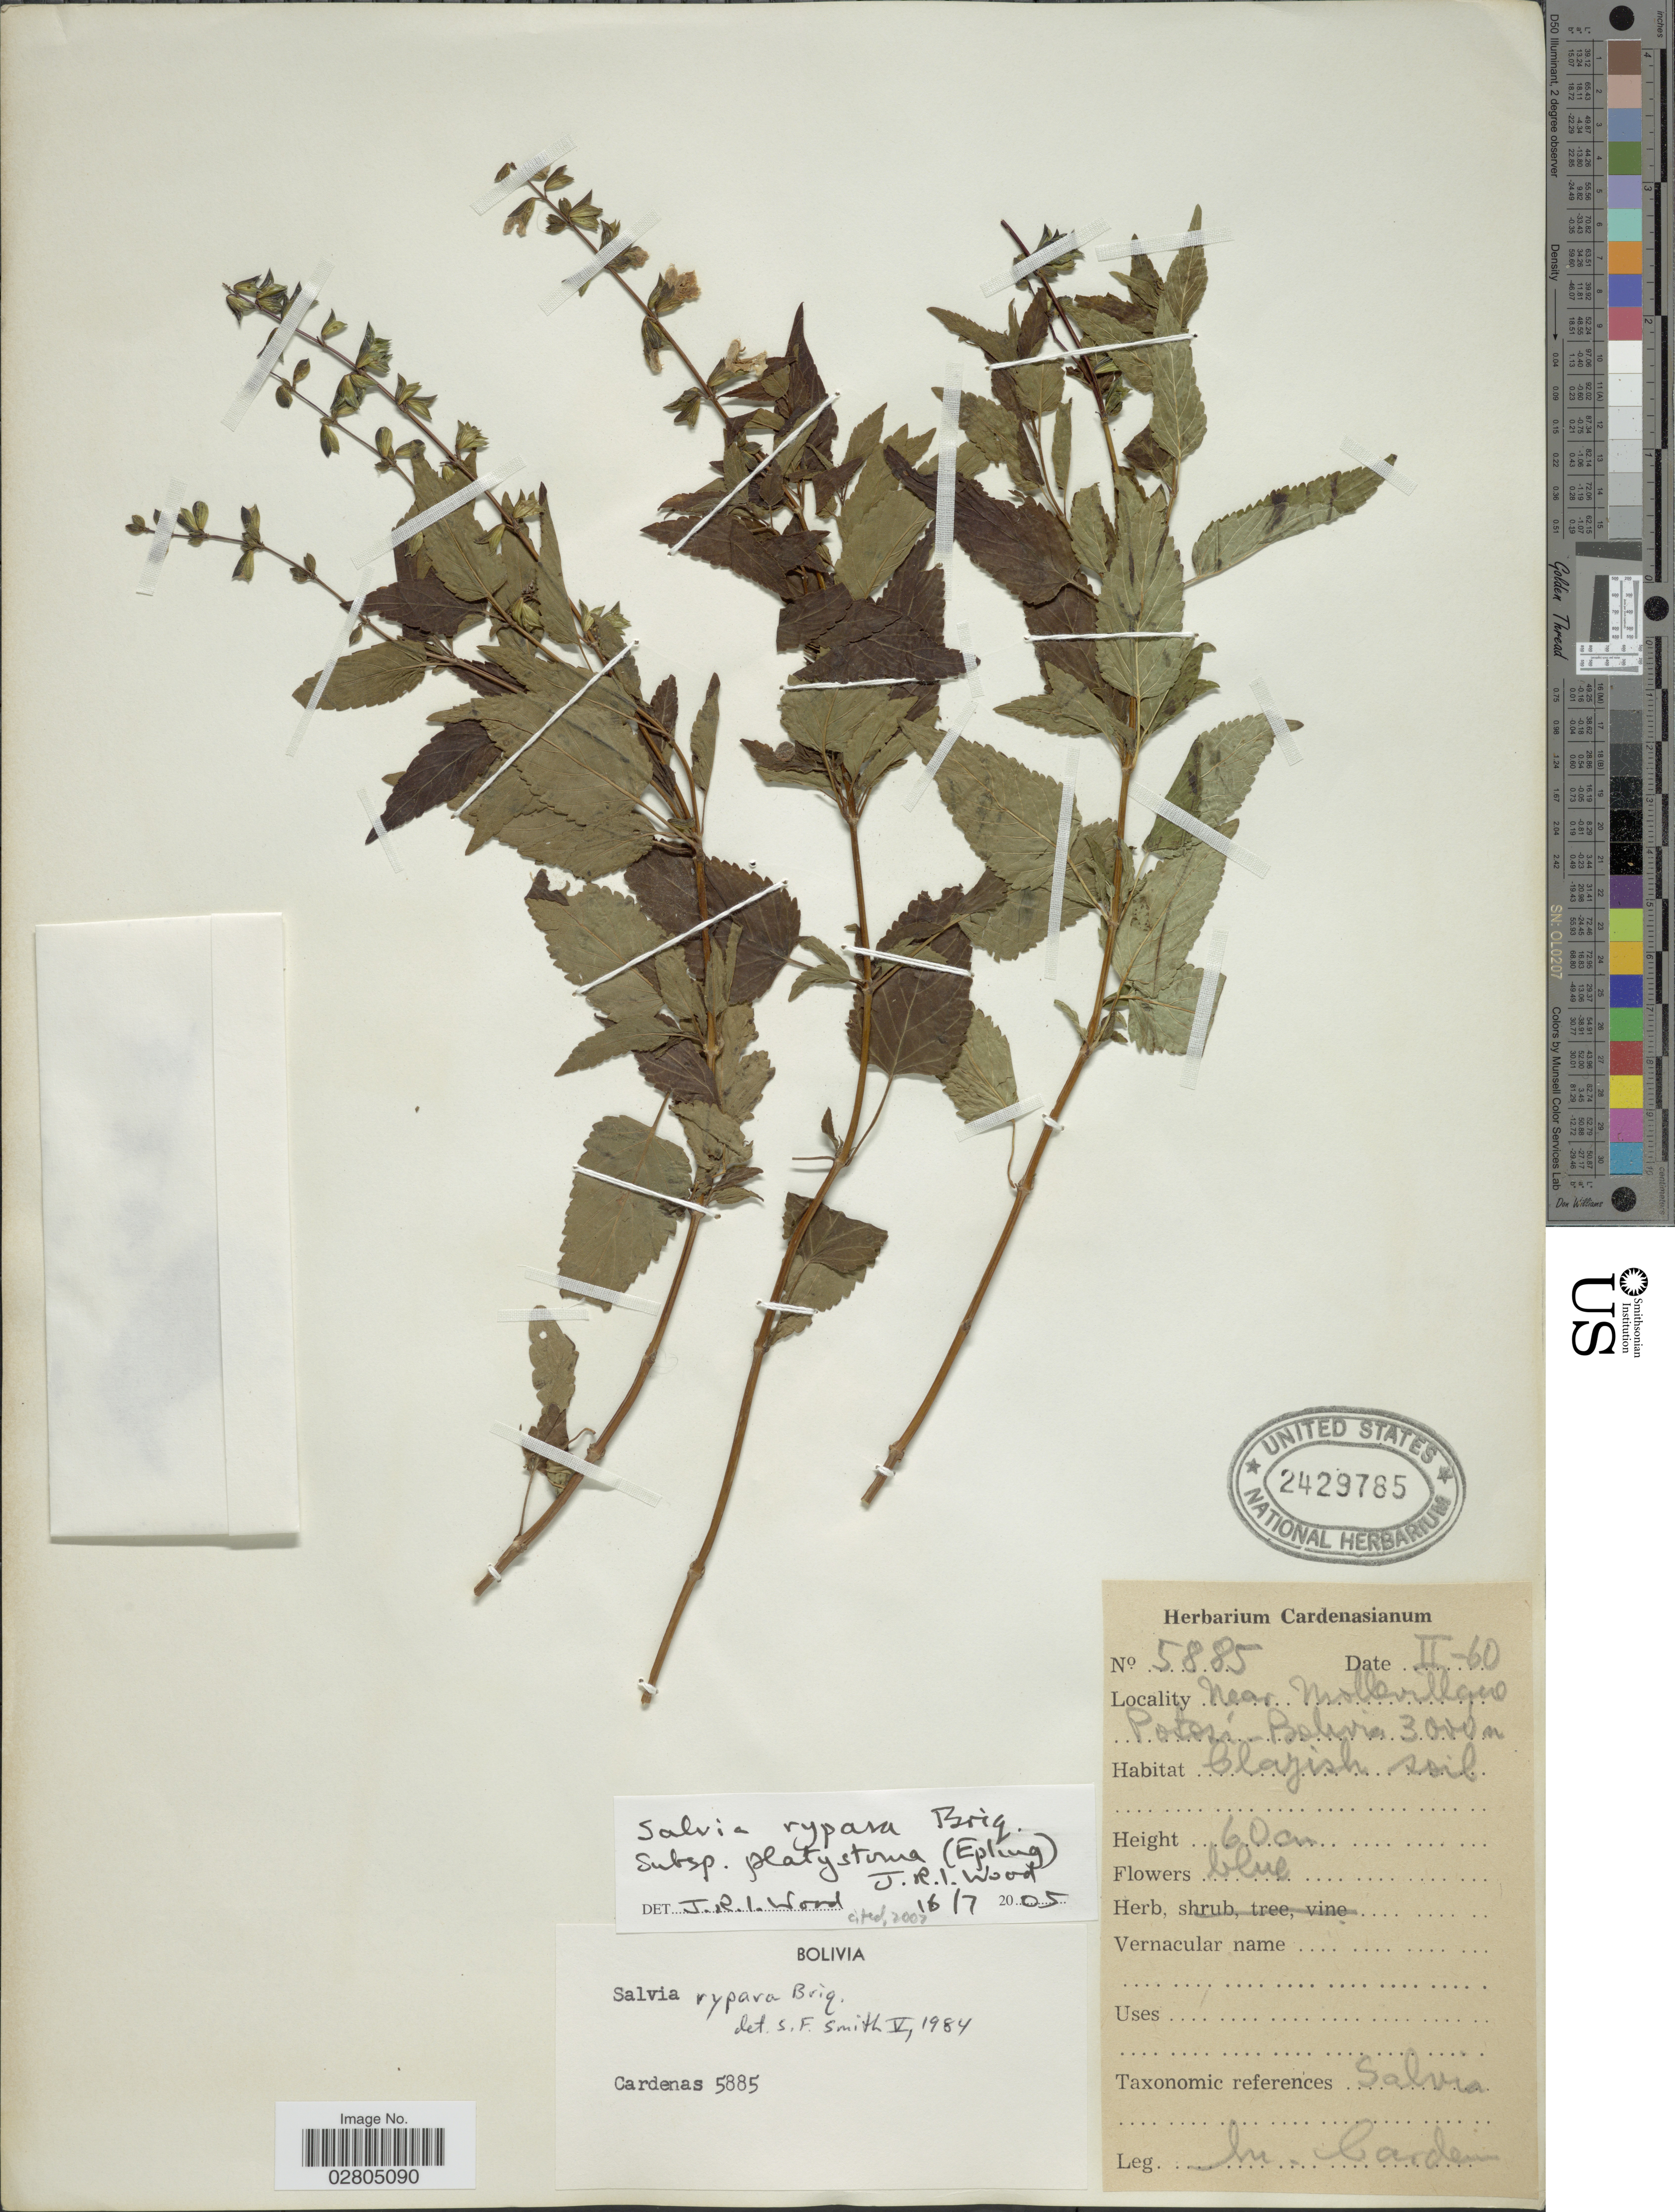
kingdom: Plantae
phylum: Tracheophyta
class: Magnoliopsida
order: Lamiales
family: Lamiaceae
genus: Salvia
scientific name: Salvia rypara subsp. platystoma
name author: (Epling) J.R.I. Wood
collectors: M. Cárdenas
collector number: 5885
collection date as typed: Transcribed d/m/y: /2/60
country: Bolivia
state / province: Potosi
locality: Near Mollevillque.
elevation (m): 3000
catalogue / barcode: US 2429785